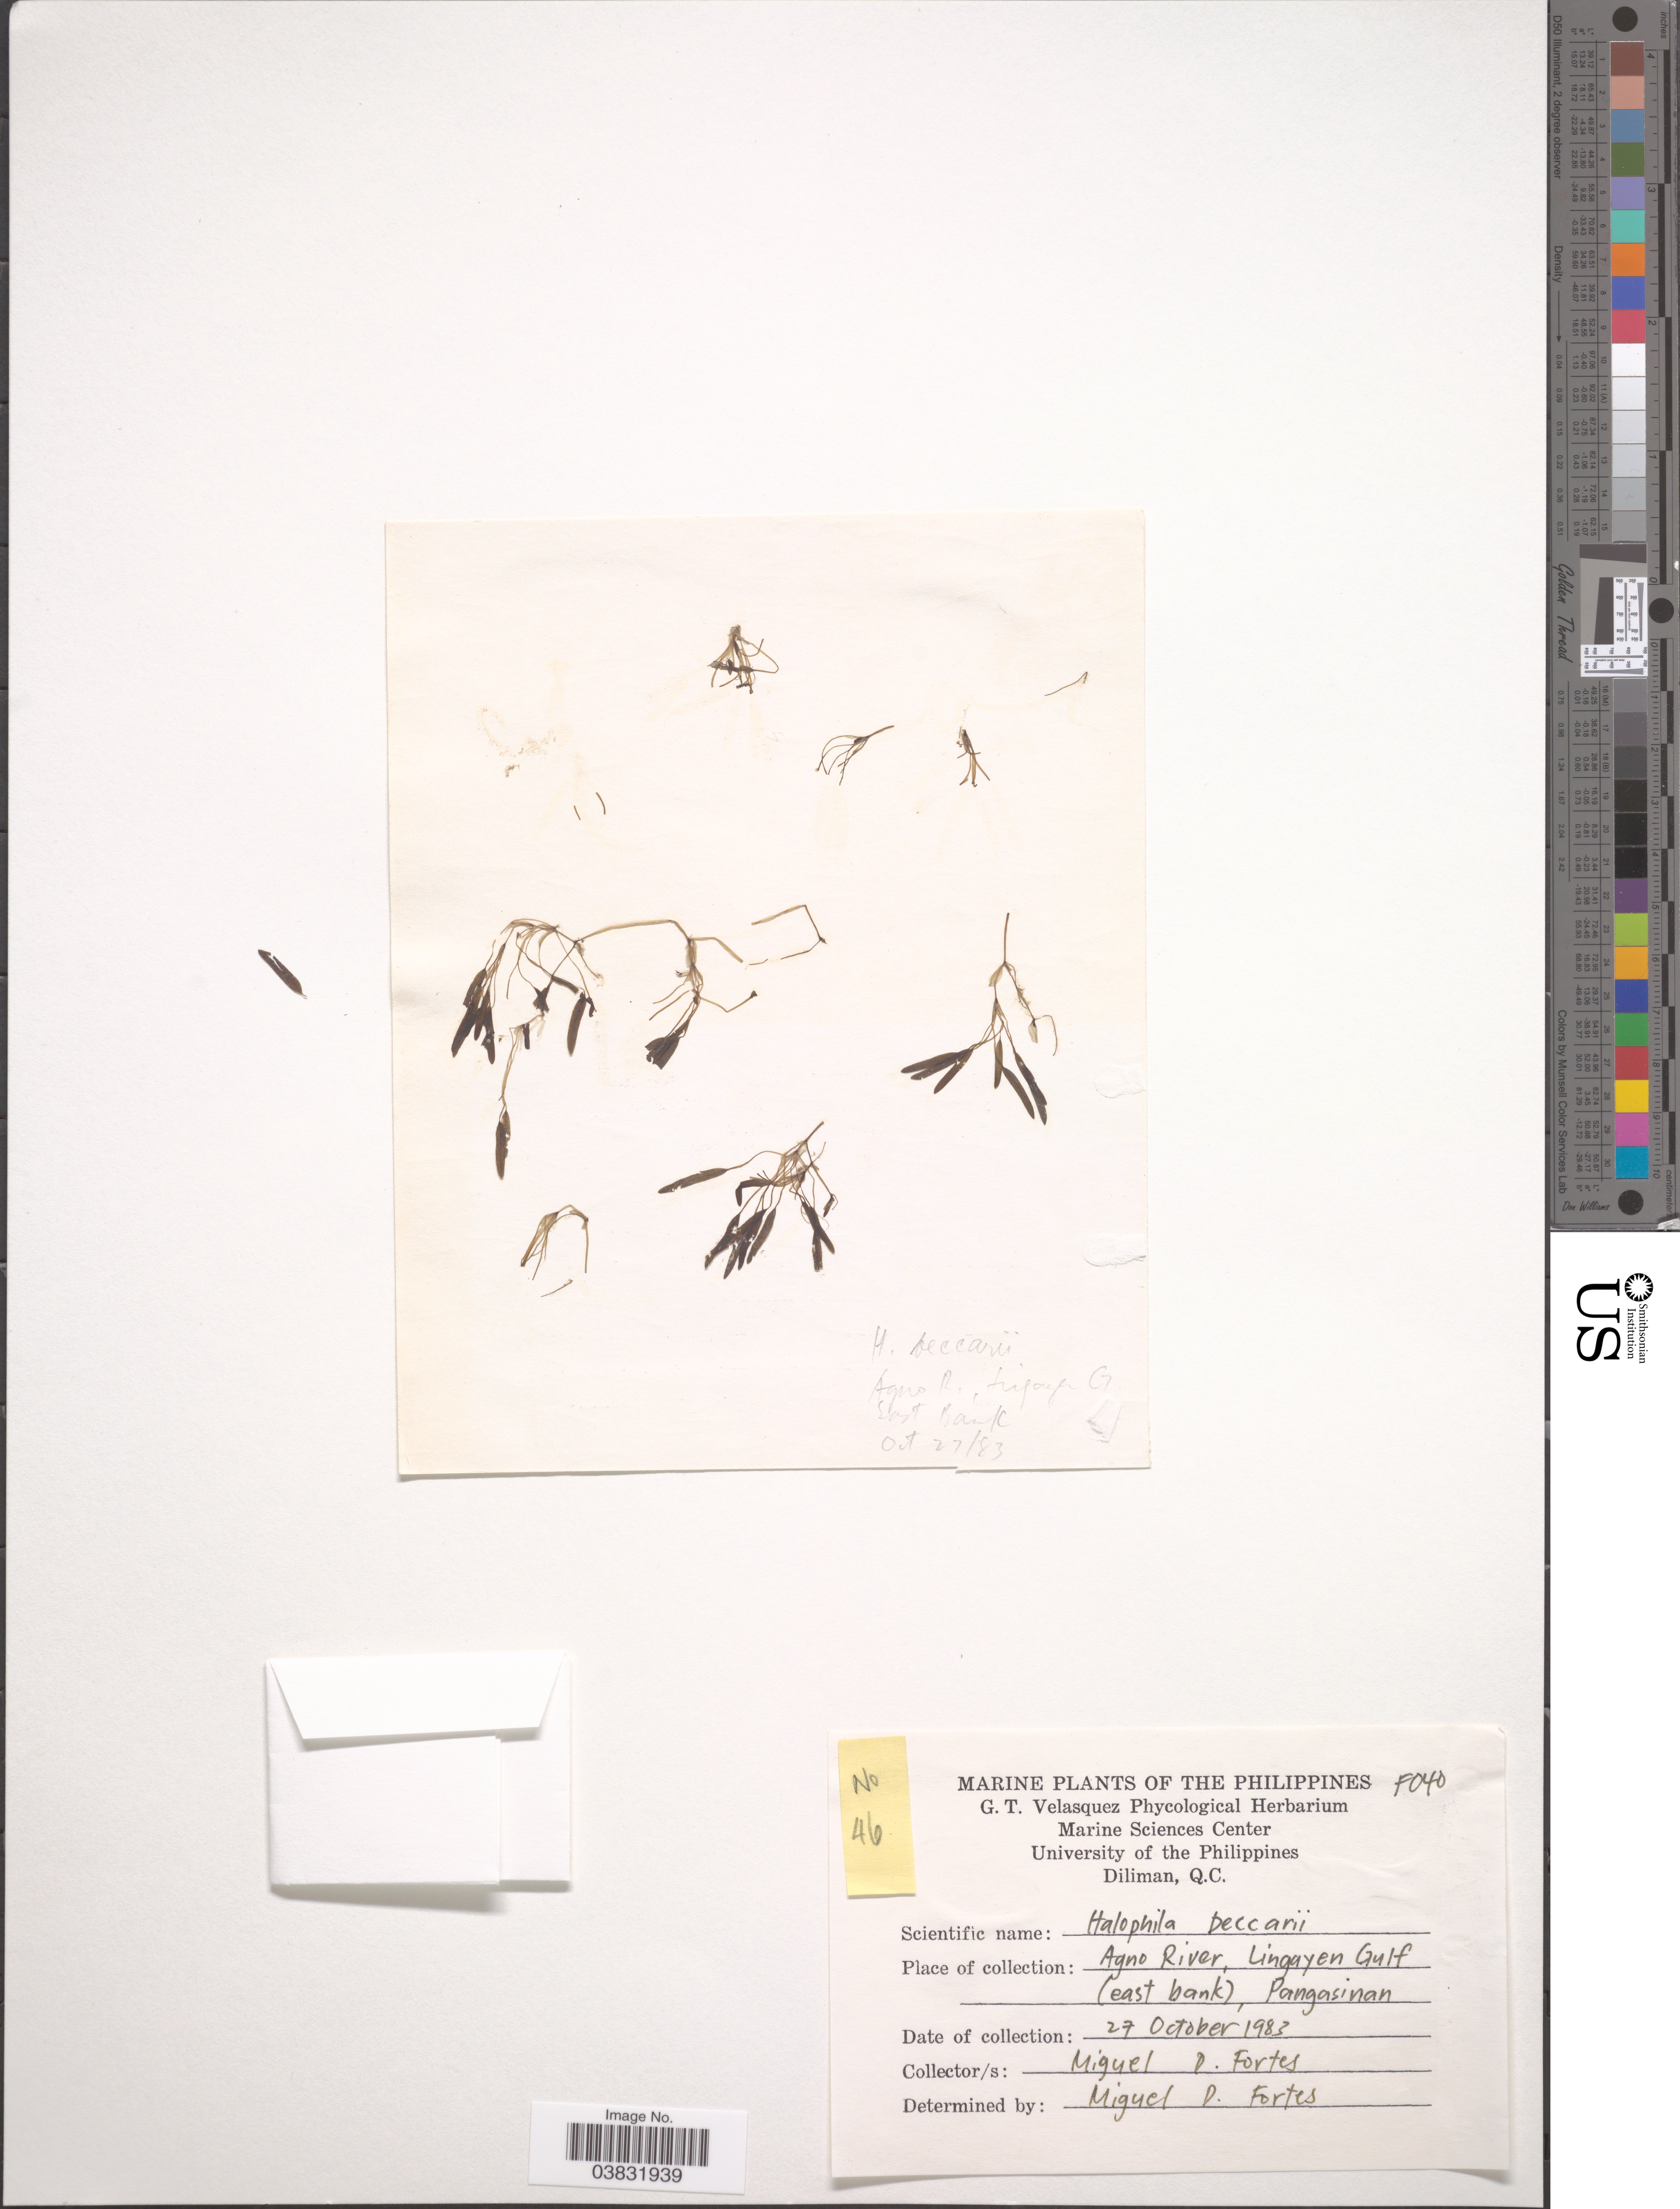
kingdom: Plantae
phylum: Tracheophyta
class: Liliopsida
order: Alismatales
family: Hydrocharitaceae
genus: Halophila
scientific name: Halophila beccarii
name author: Asch.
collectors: M. Fortes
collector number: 46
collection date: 1983-10-27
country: Philippines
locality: Agno River, Lingayen Gulf (east bank), Pangasinan.